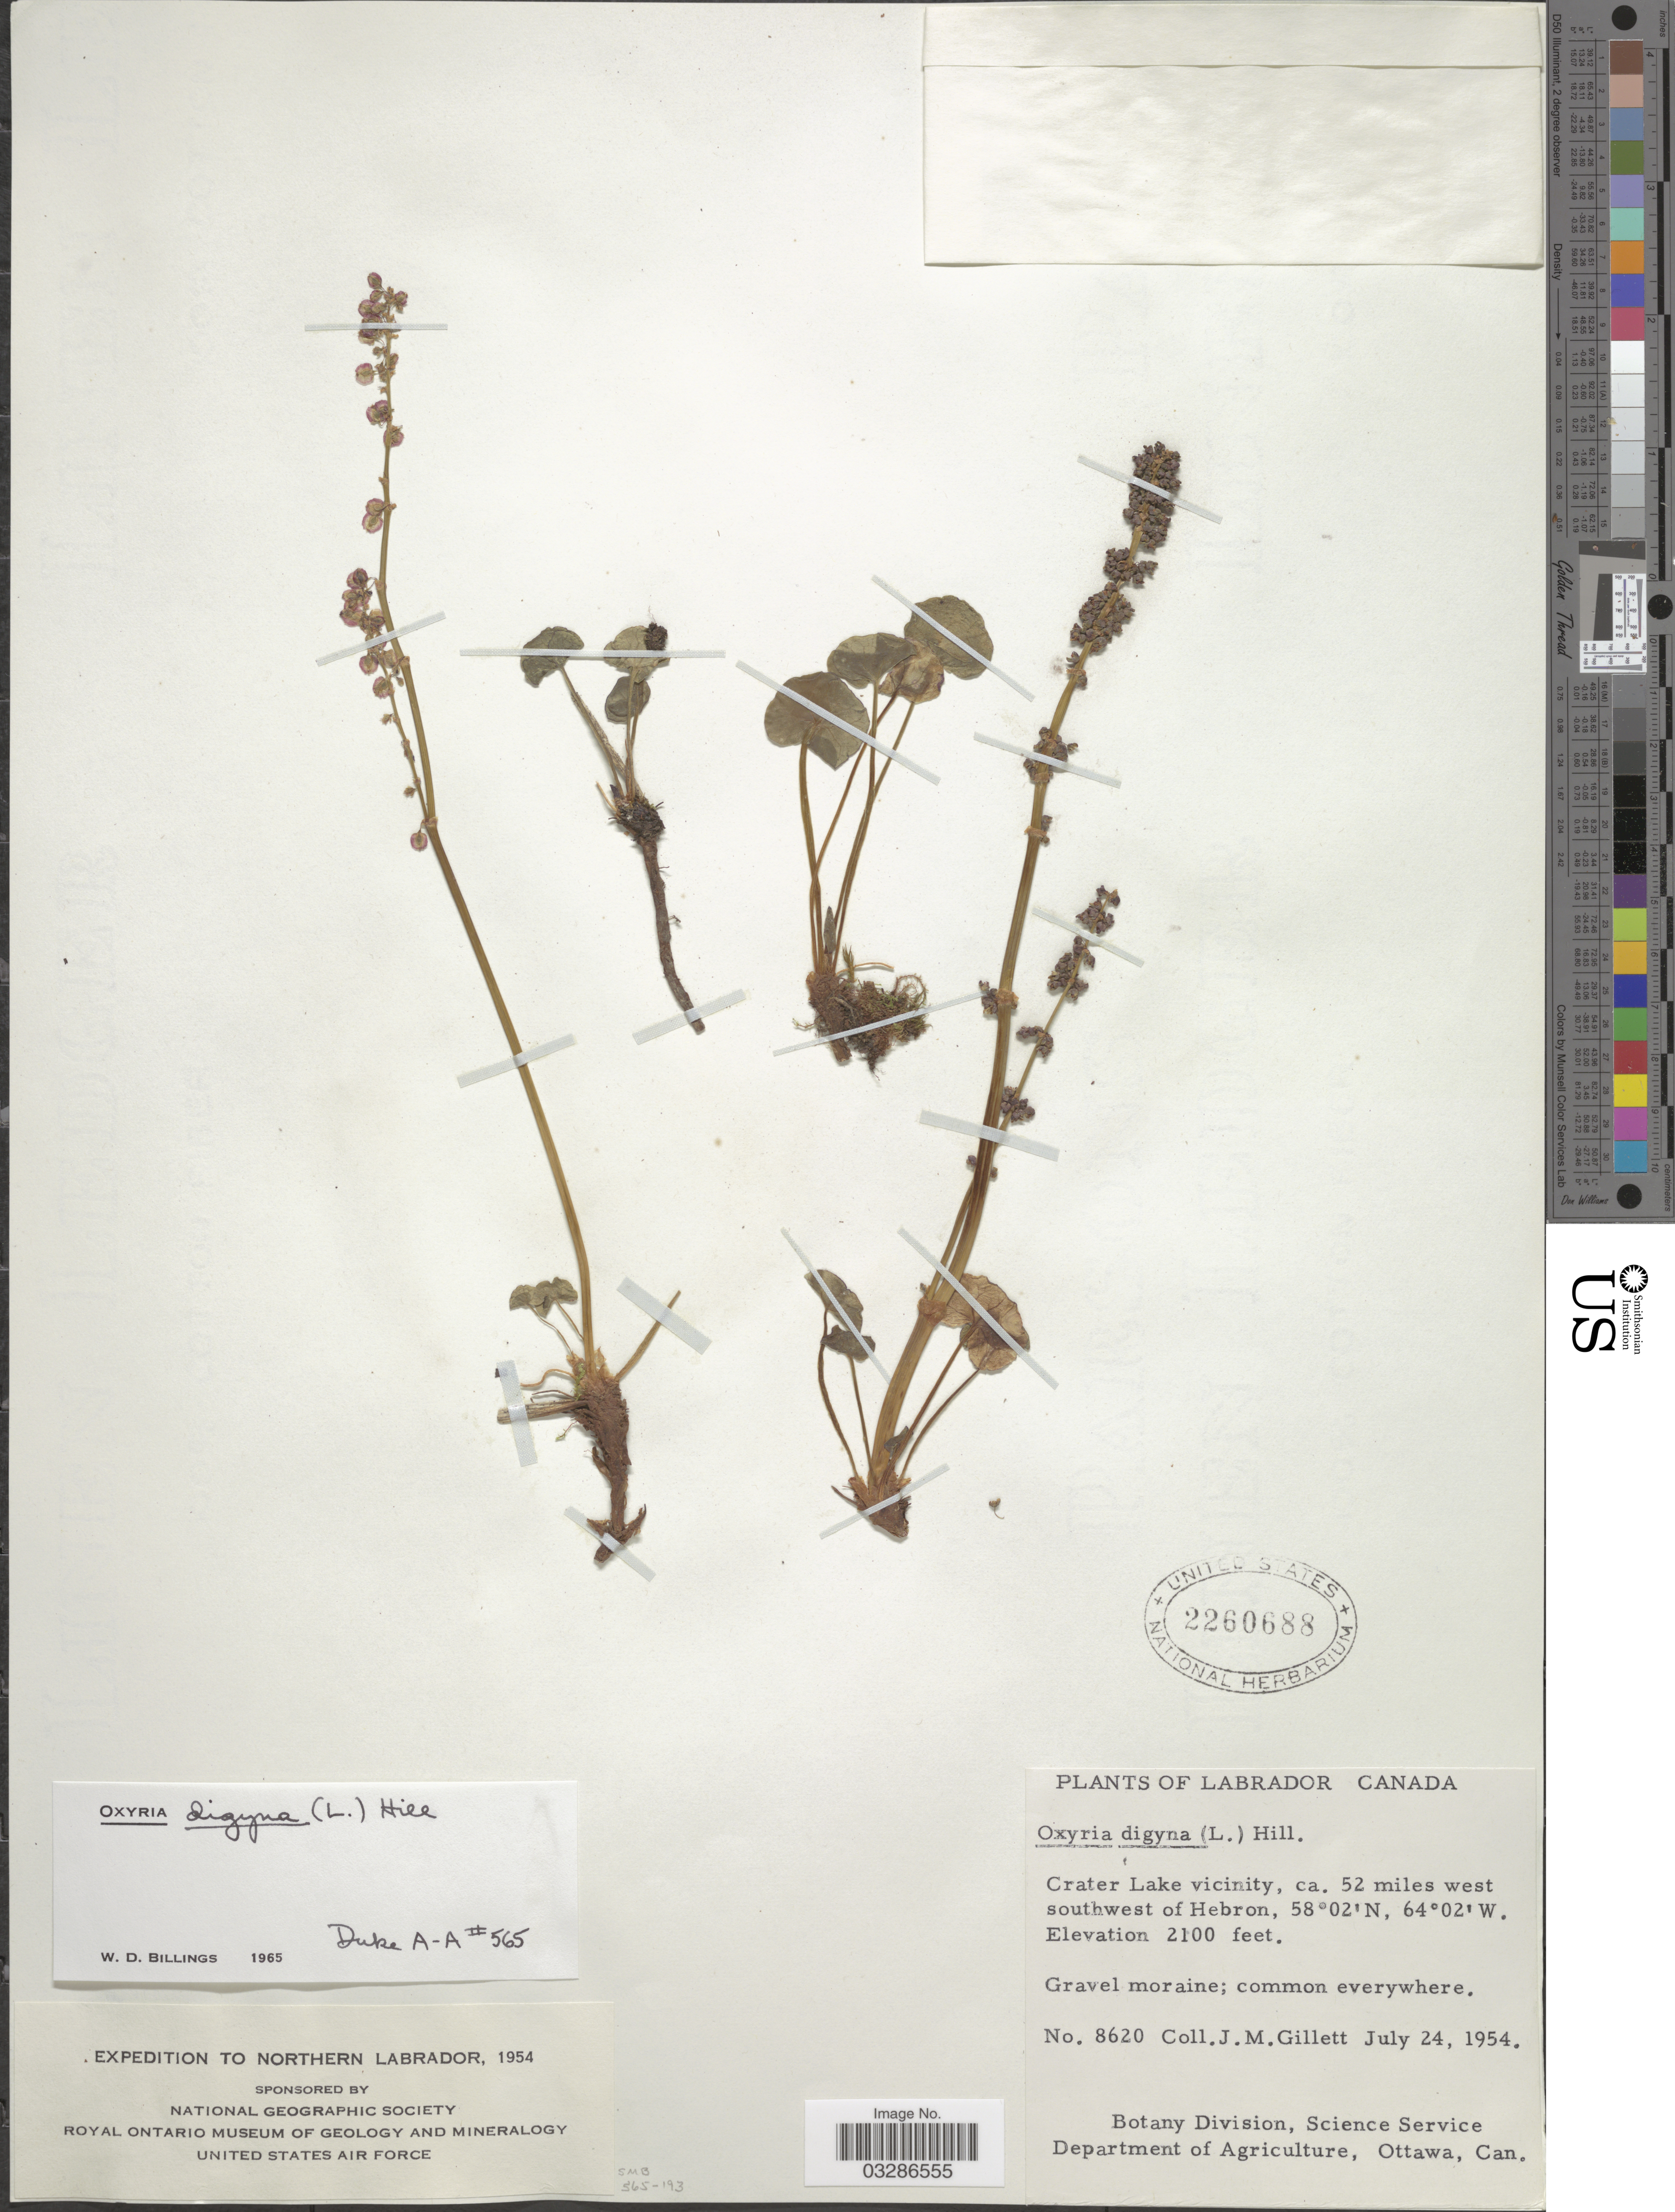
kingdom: Plantae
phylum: Tracheophyta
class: Magnoliopsida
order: Caryophyllales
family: Polygonaceae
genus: Oxyria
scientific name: Oxyria digyna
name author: (L.) Hill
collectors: J. M. Gillett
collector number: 8620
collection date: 1954-07-24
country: Canada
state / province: Newfoundland and Labrador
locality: Labrador, Crater Lake Vicinity, ca. 52 miles west southwest of Hebron.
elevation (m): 640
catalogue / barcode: US 2260688